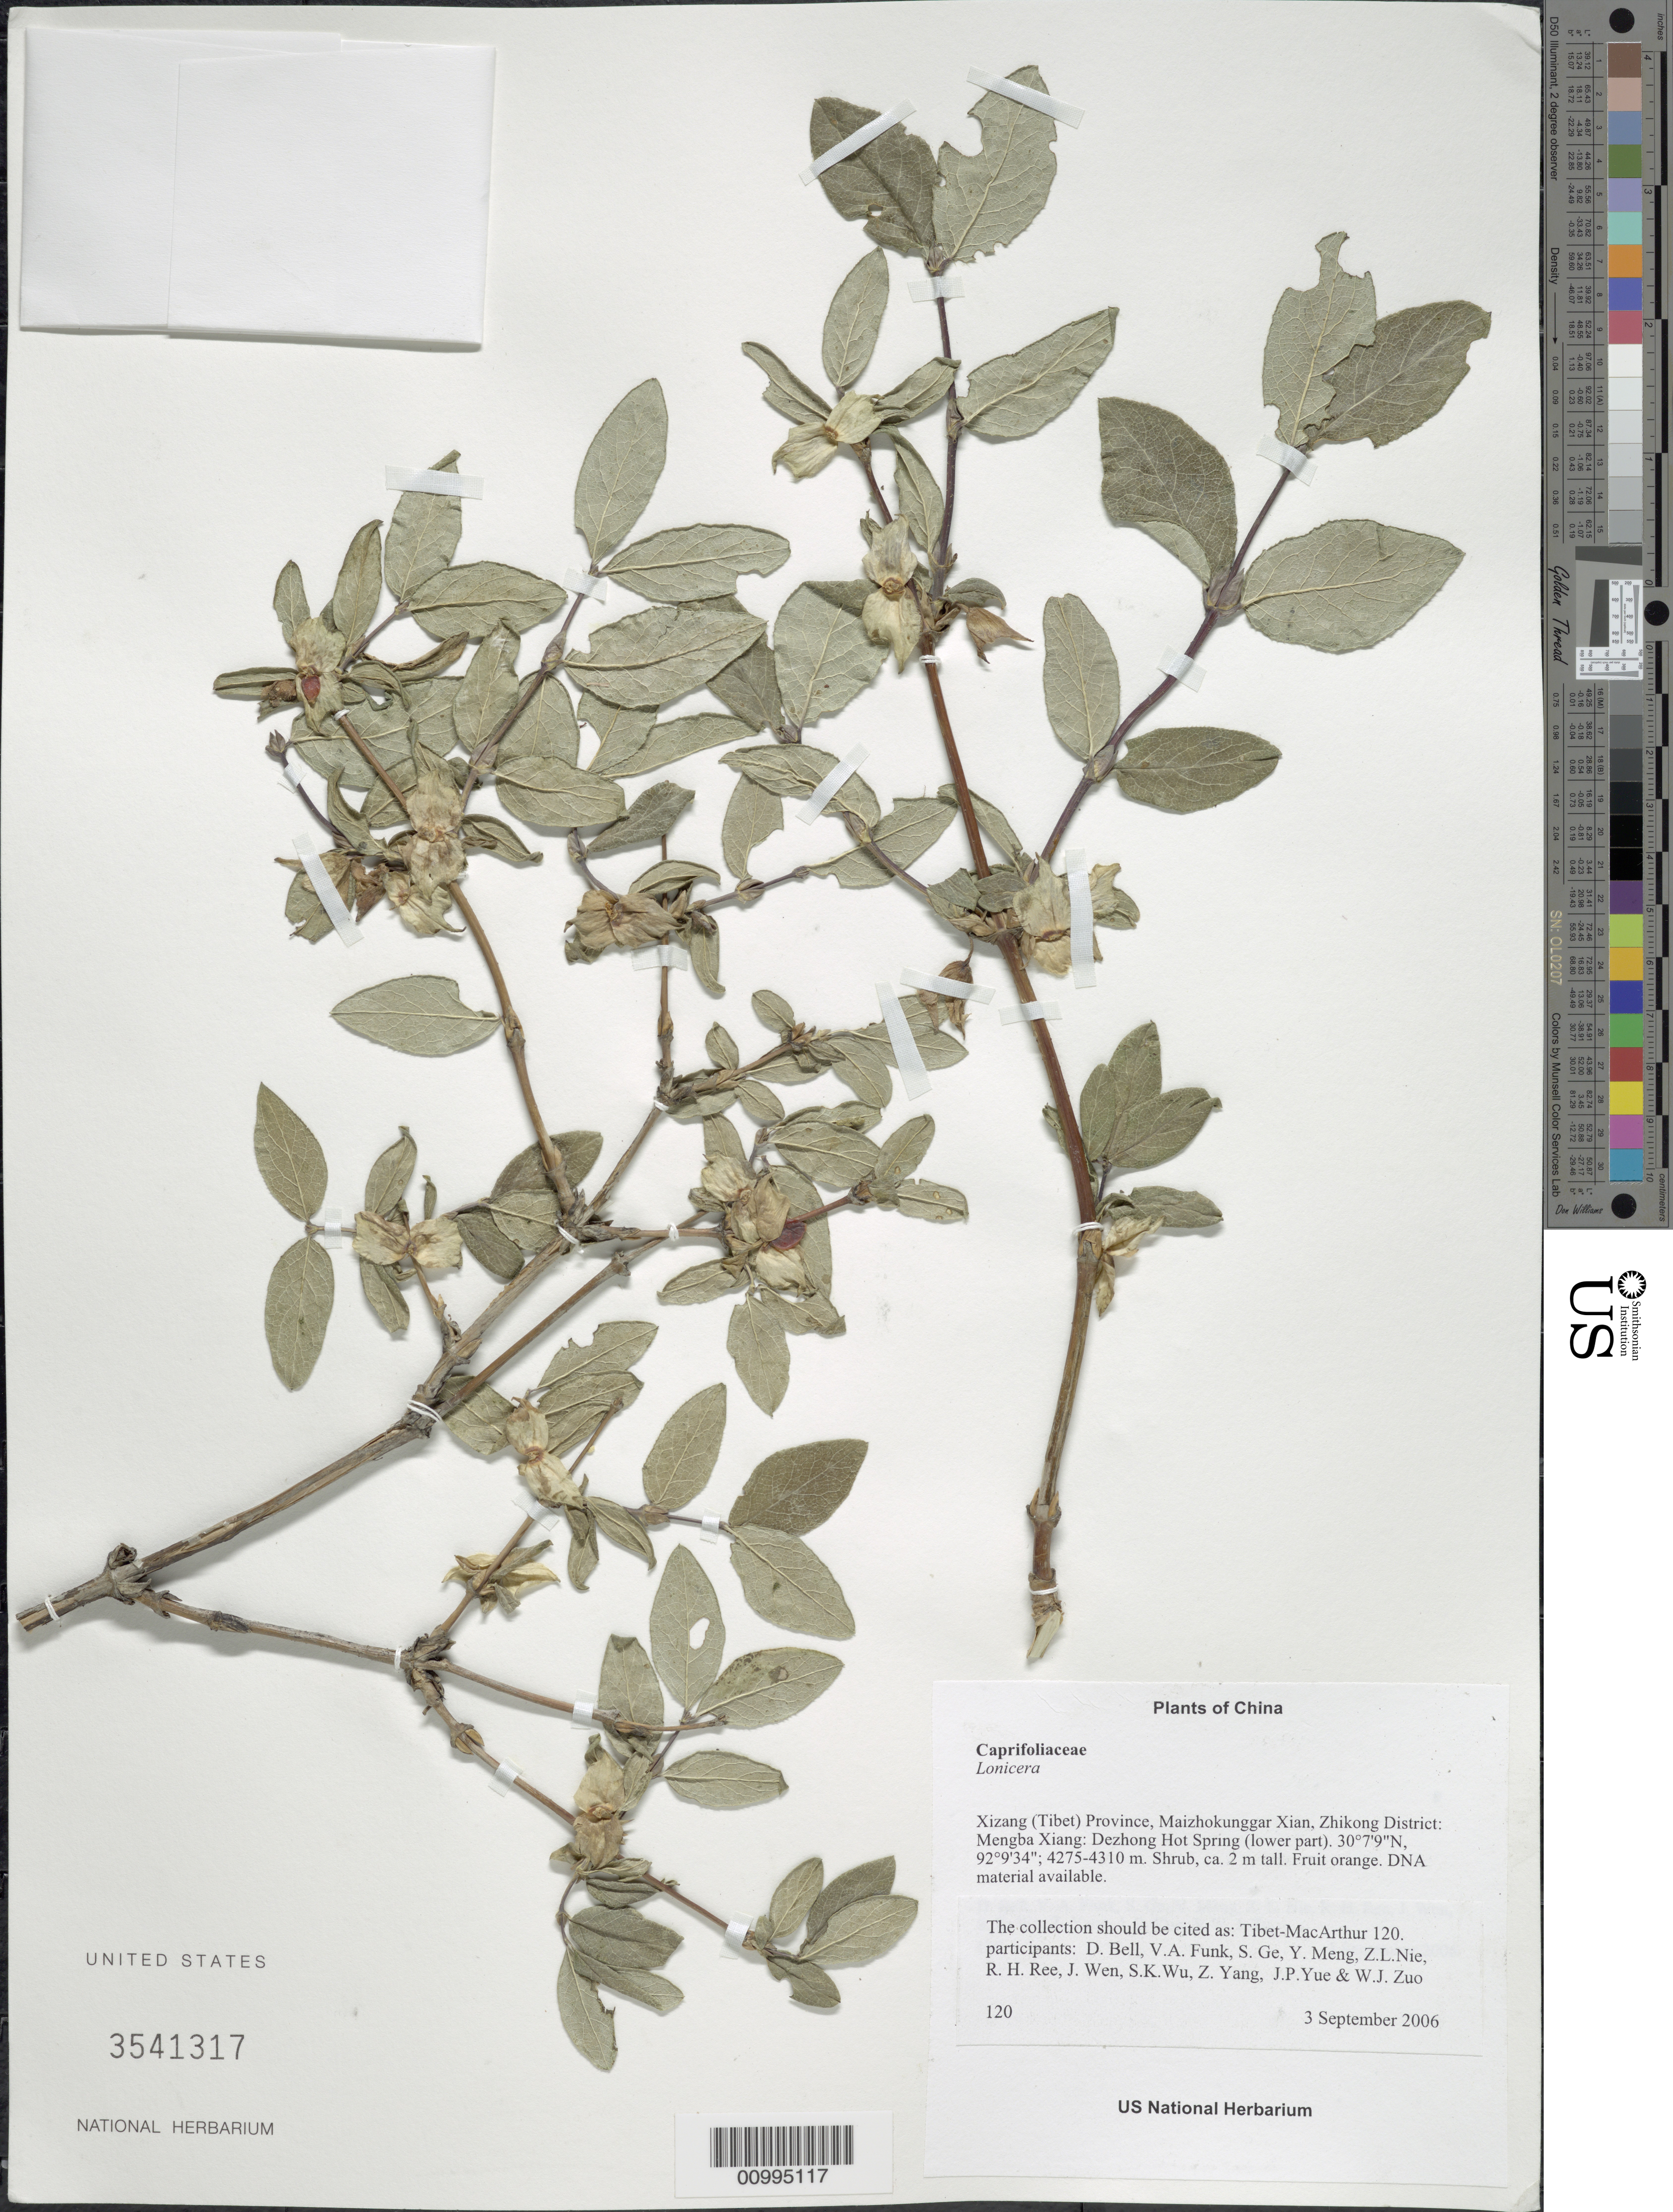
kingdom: Plantae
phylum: Tracheophyta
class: Magnoliopsida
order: Dipsacales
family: Caprifoliaceae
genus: Lonicera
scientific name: Lonicera sp.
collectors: Tibet-MacArthur, D. A. Bell, V. Funk, S. Ge, Y. Meng, Z. Nie, R. Ree, J. Wen, S. K. Wu, Z. Yang, J. Yue & W. Zuo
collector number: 120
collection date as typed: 03 Sep 2006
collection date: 2006-09-03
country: China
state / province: Xizang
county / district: Maizhokunggar Xian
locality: Zhikong District: Mengba Xiang:Dezhong Hot Spring (lower part).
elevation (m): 4275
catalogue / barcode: US 3541317